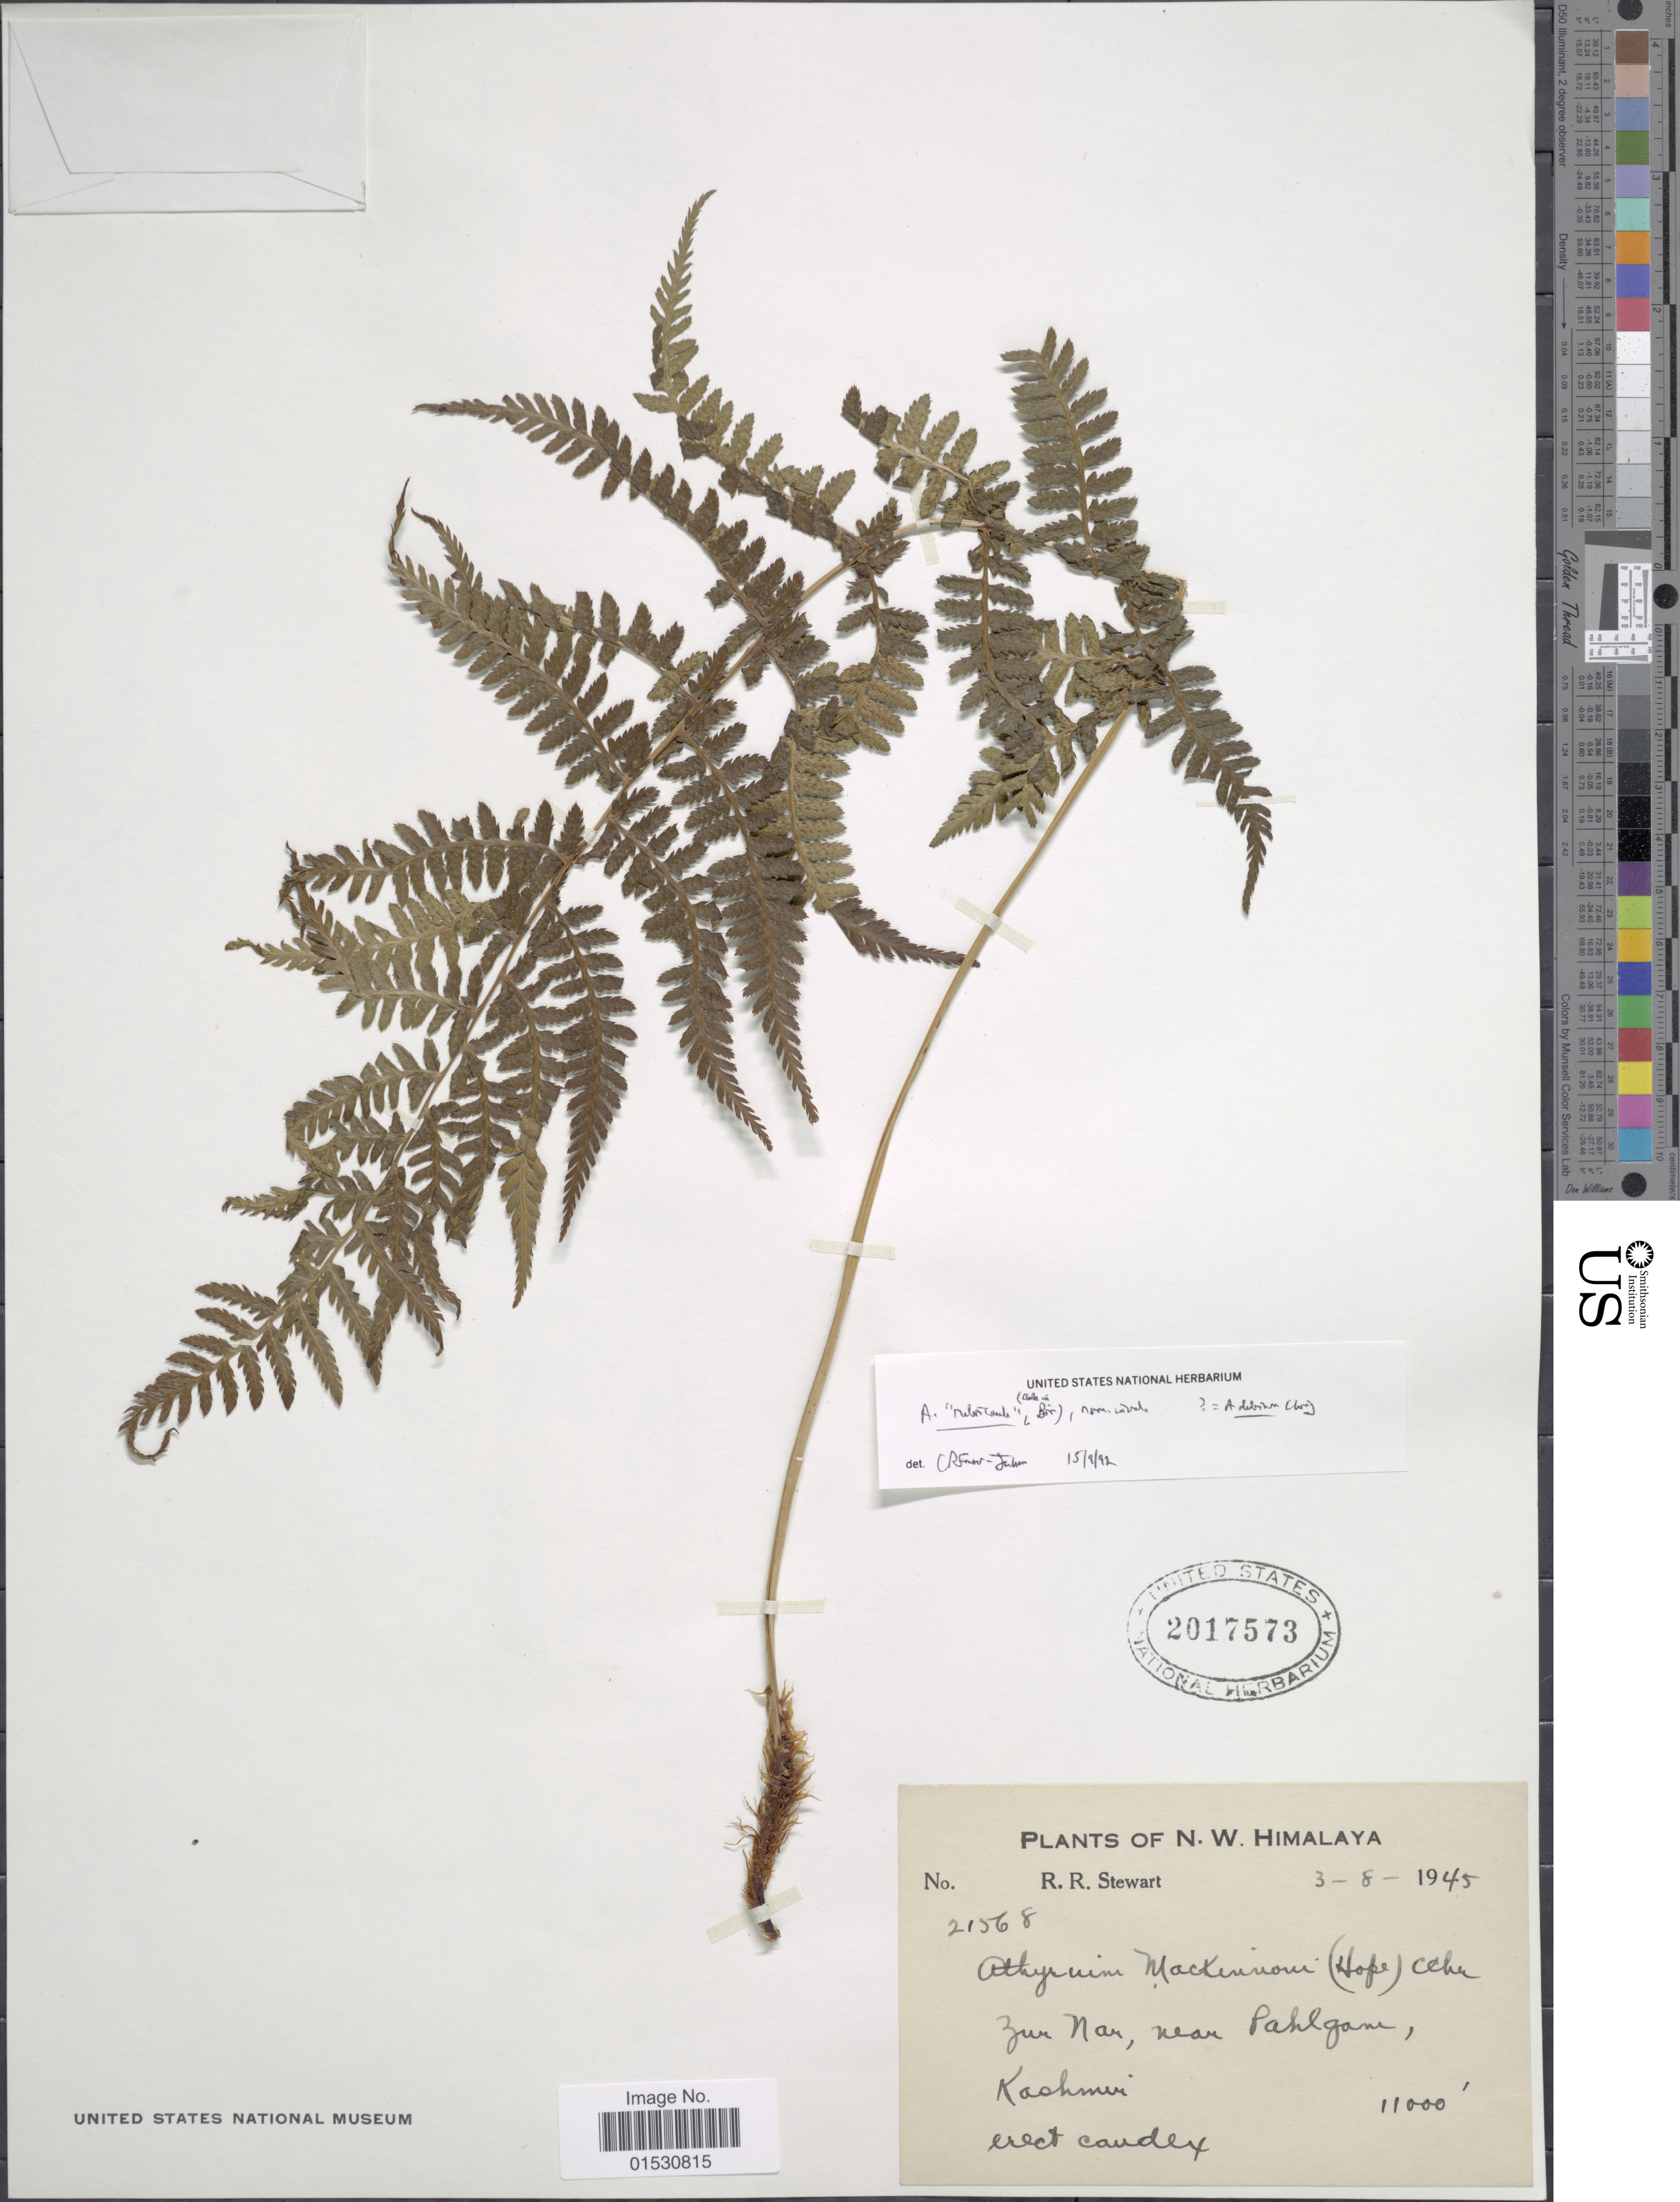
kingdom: Plantae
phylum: Tracheophyta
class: Polypodiopsida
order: Polypodiales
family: Athyriaceae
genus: Athyrium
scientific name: Athyrium mackinnonii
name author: (Hook.) C. Chr.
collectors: R. R. Stewart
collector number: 21568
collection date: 1945-08-03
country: India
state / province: Jammu and Kashmir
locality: N.W. Himalaya. Zur Nau, near Pahlgam, Kashmir.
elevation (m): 3353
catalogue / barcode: US 2017573